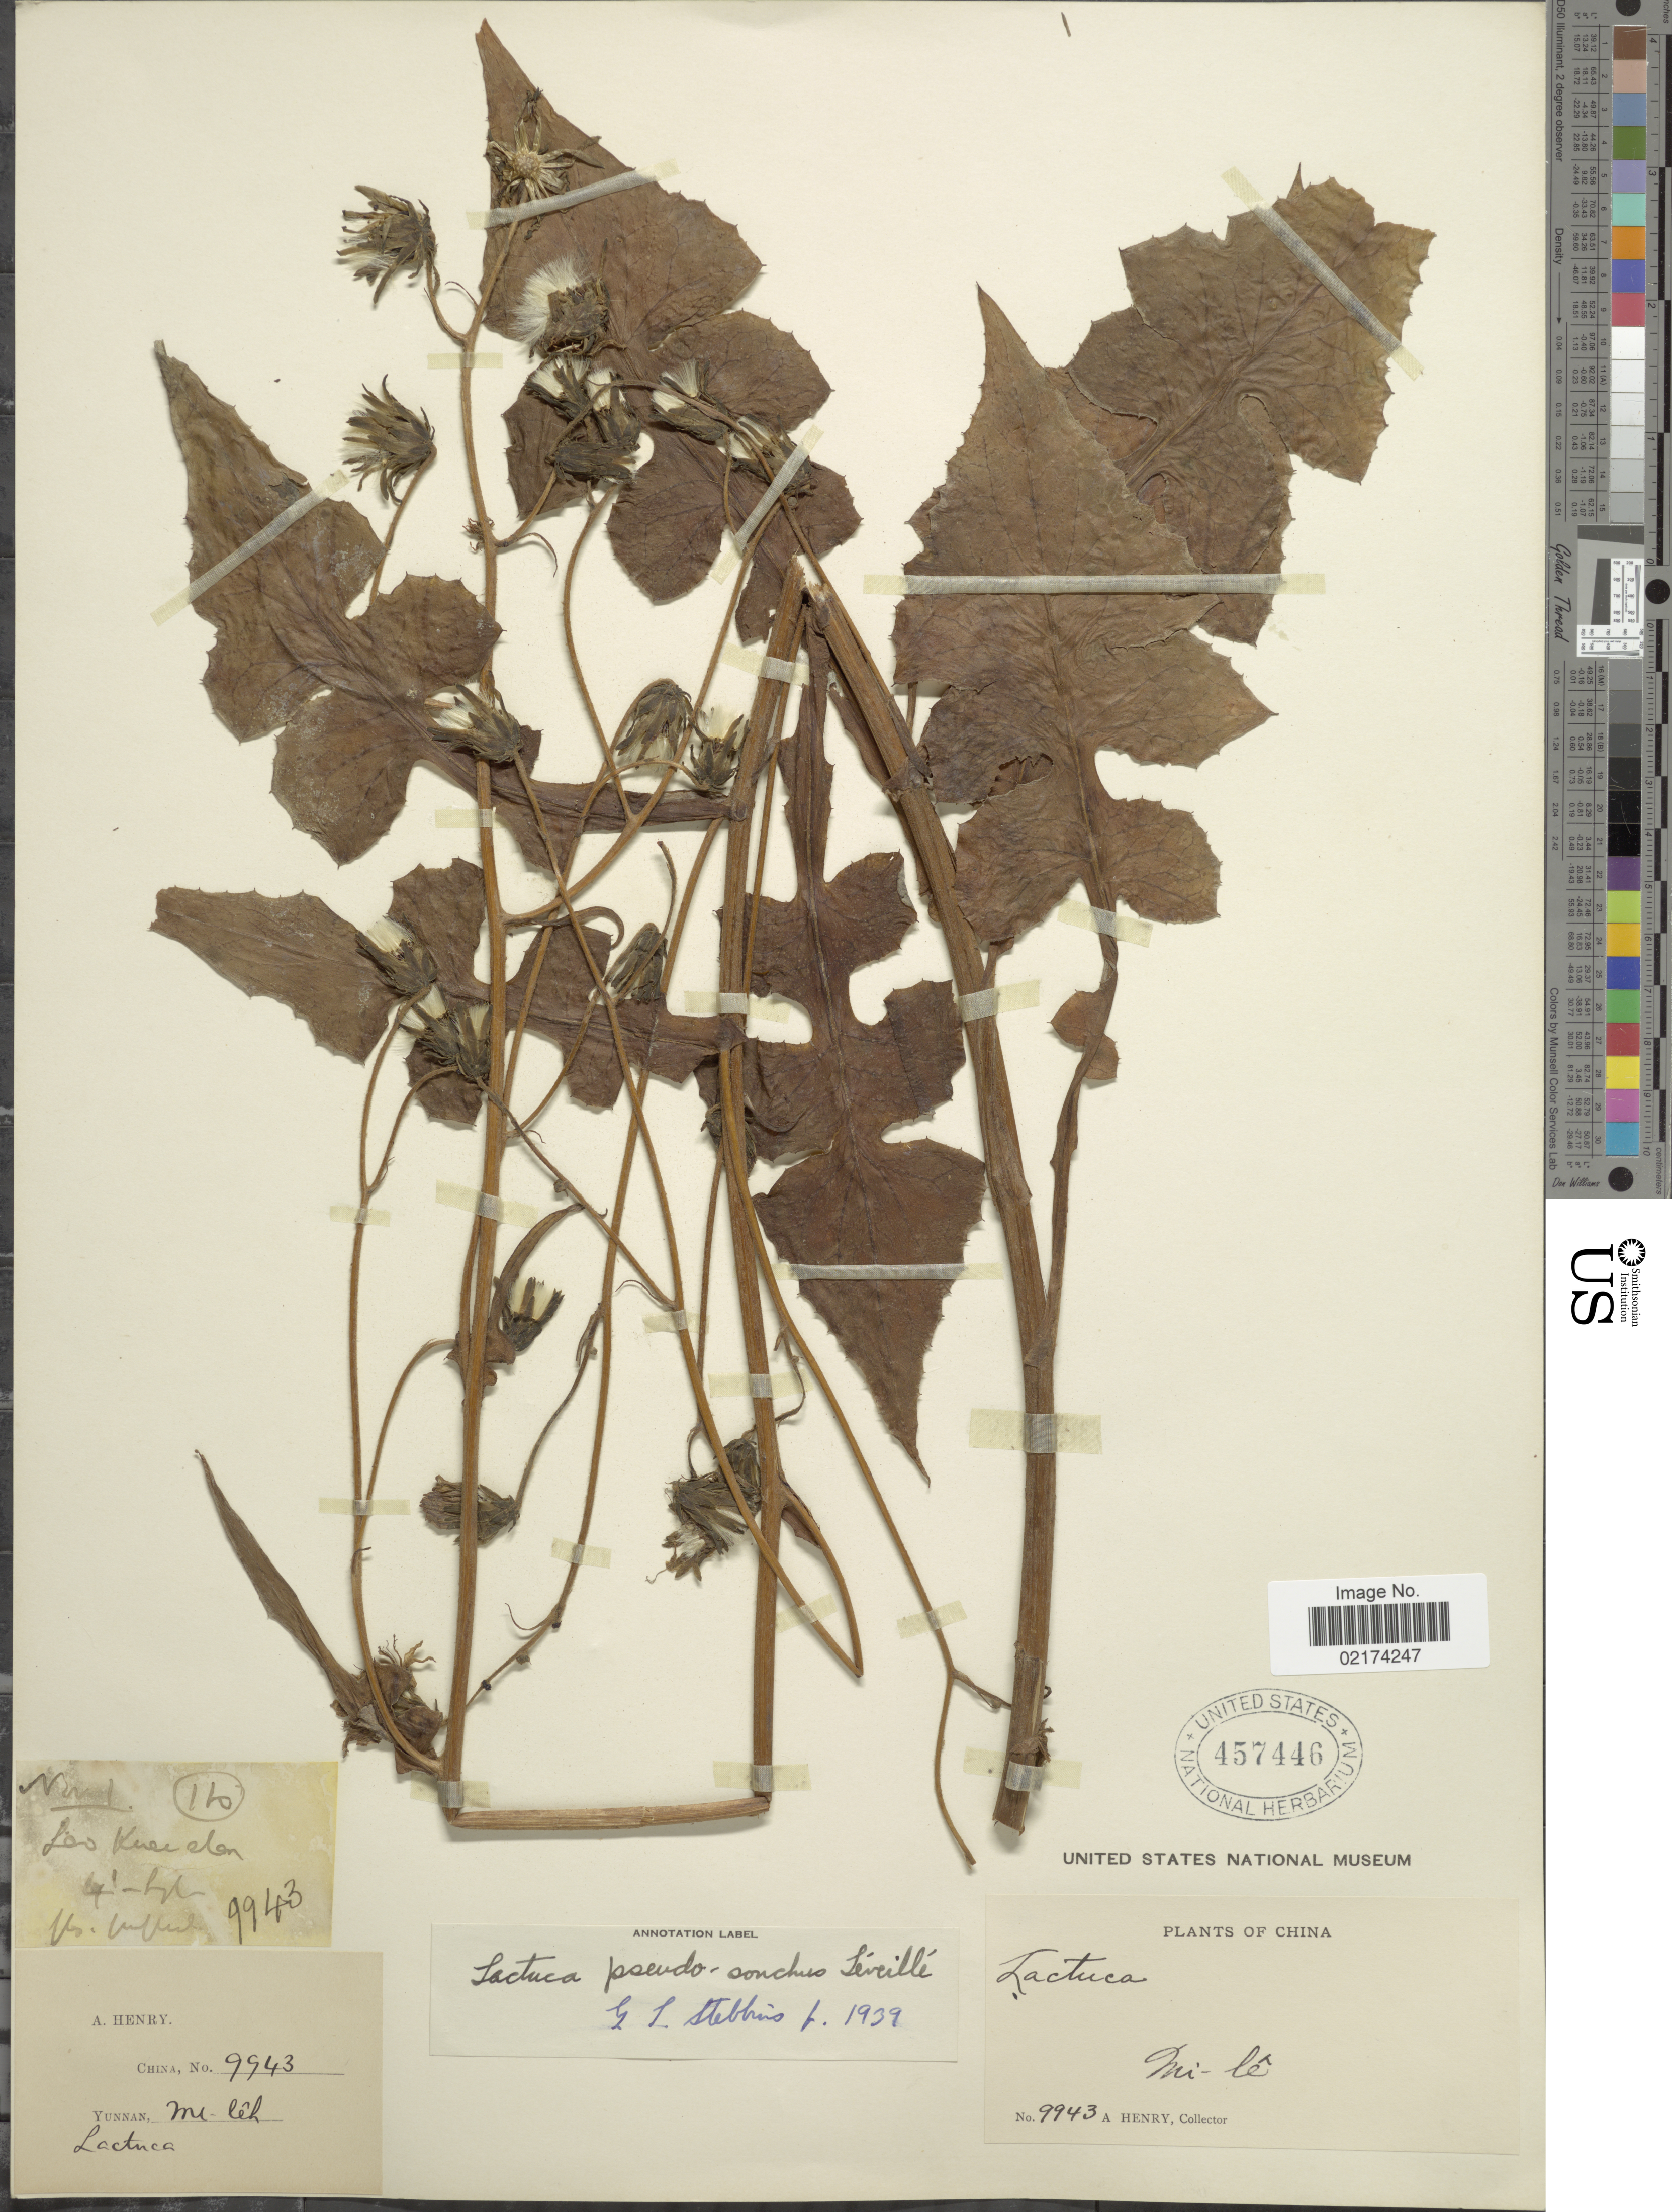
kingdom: Plantae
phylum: Tracheophyta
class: Magnoliopsida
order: Asterales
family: Asteraceae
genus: Chaetoseris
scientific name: Chaetoseris grandiflora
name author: (Franch.) C. Shih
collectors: A. Henry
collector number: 9943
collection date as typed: Nov 10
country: China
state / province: Yunnan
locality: Mi-lê. Lao Kuer shen. Ho.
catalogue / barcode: US 457446